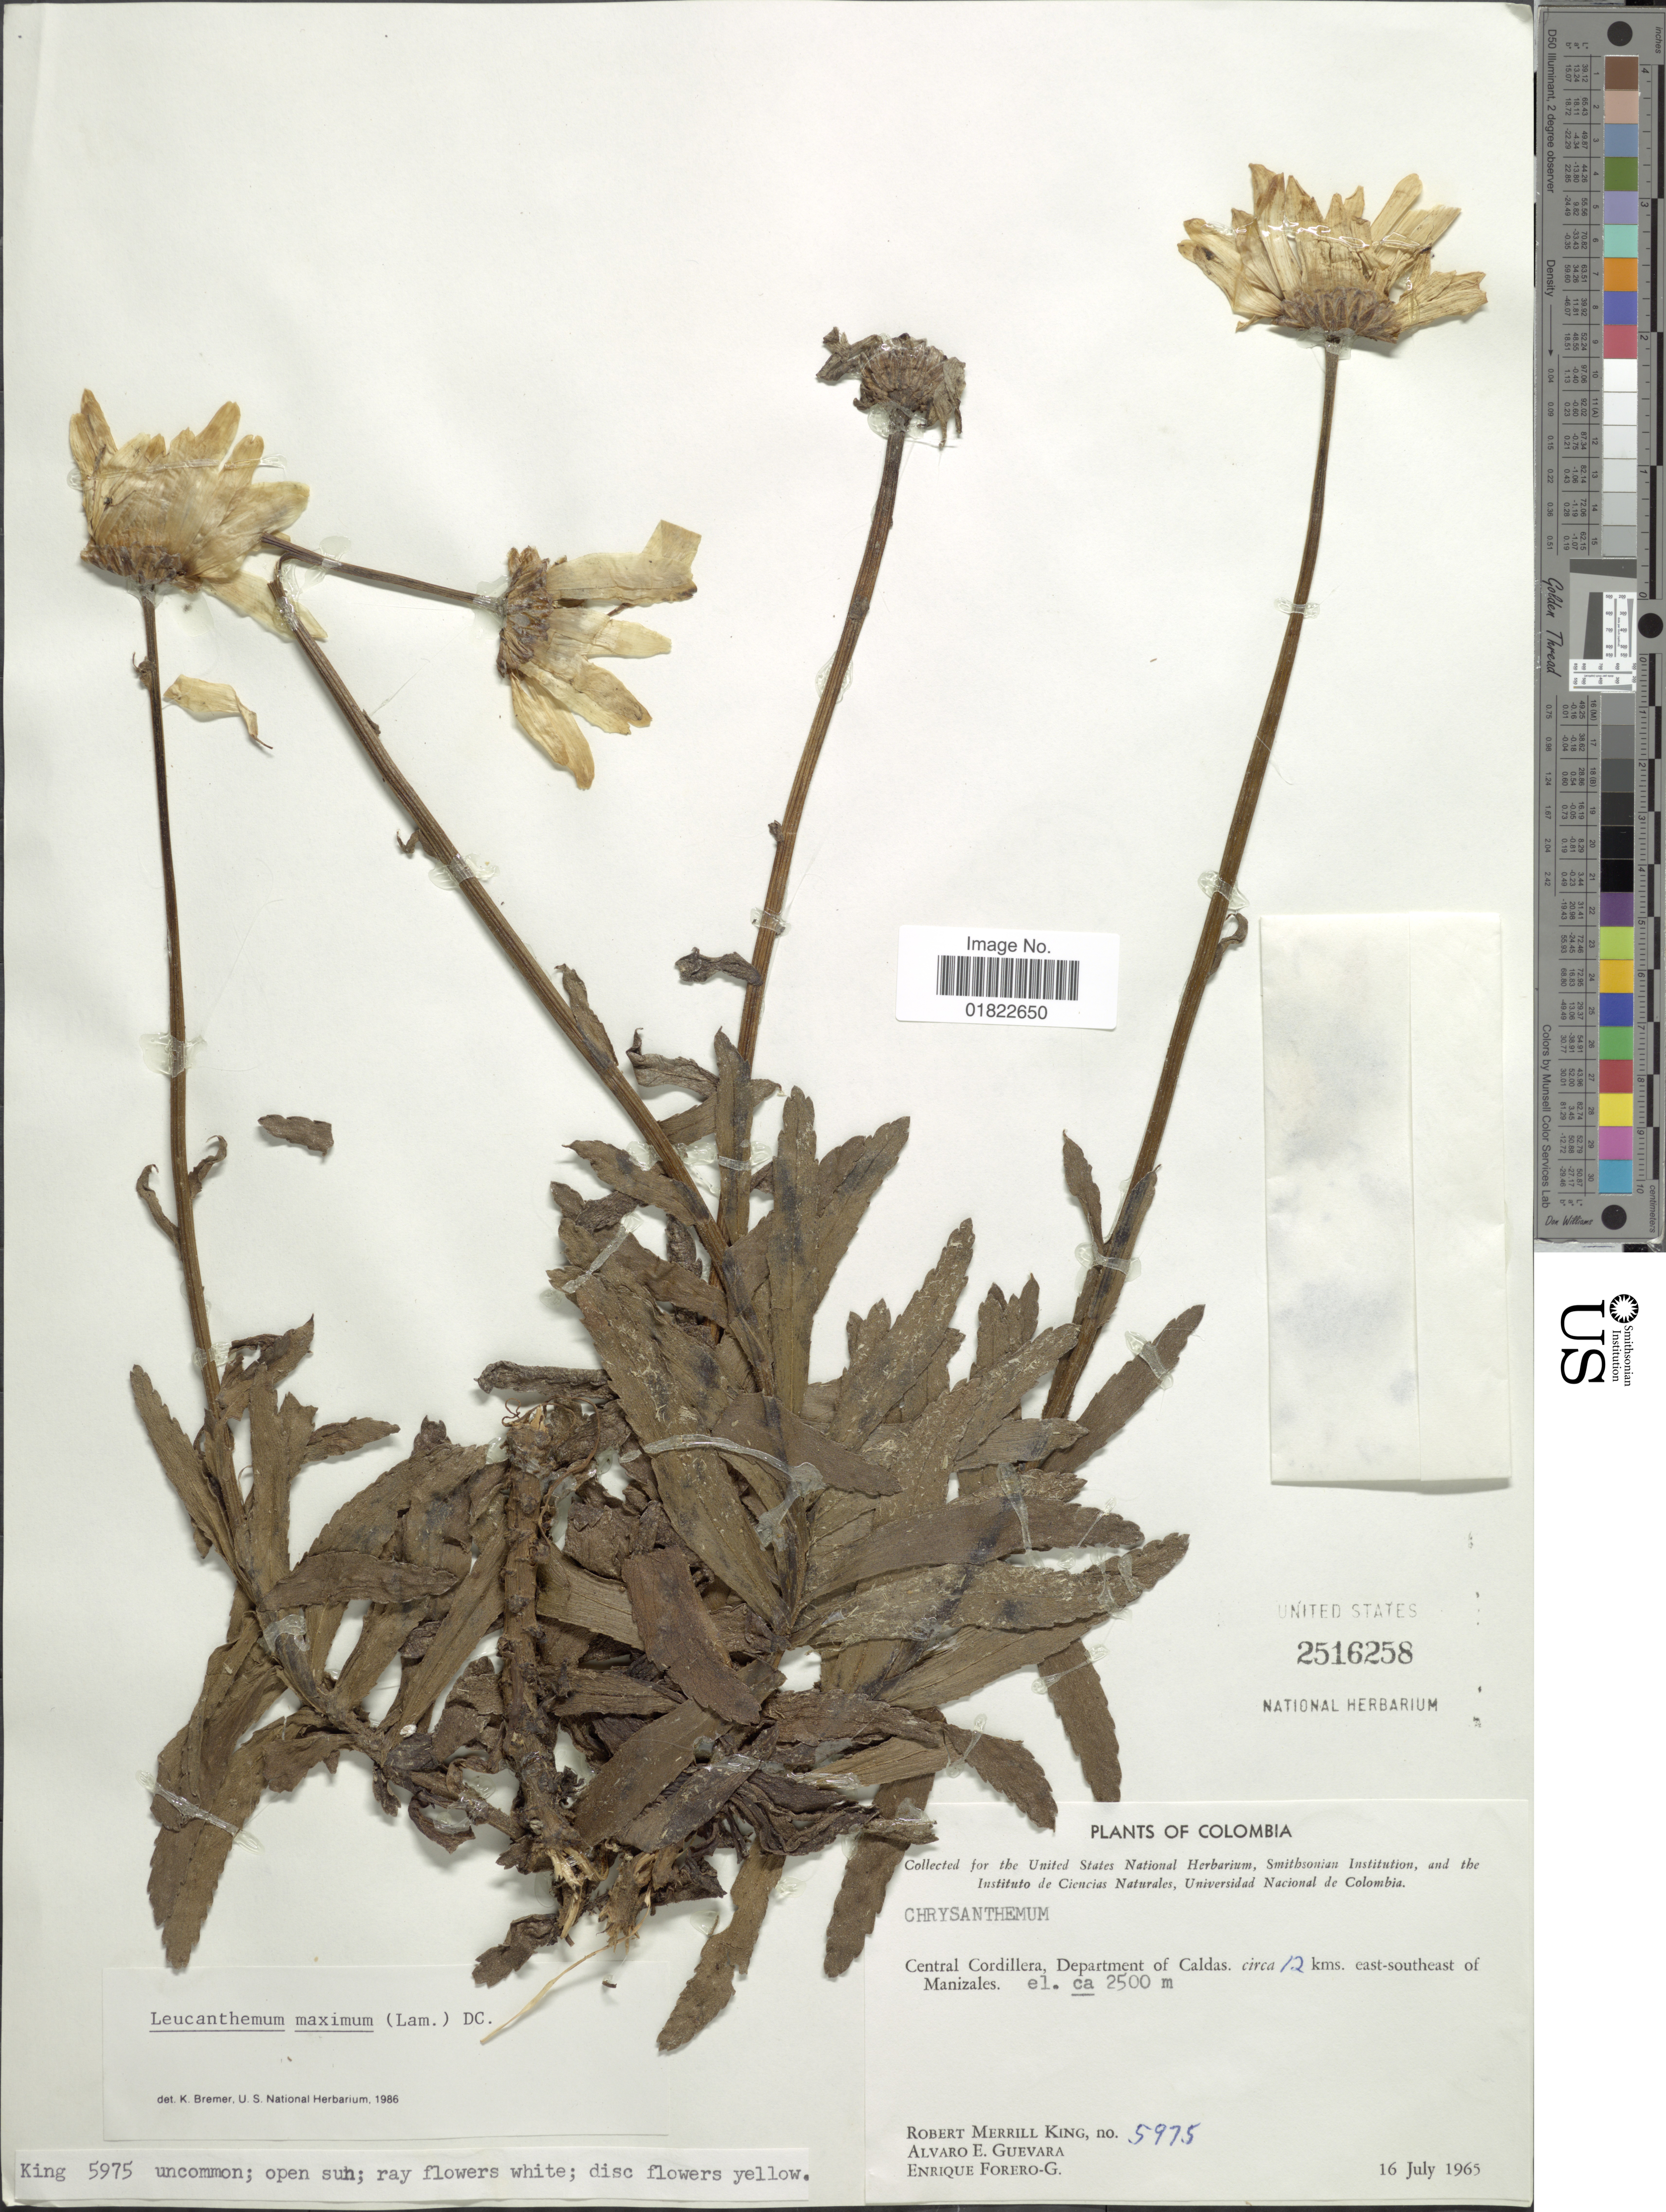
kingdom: Plantae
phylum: Tracheophyta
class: Magnoliopsida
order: Asterales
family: Asteraceae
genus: Leucanthemum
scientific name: Leucanthemum maximum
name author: (Ramond) DC.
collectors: R. M. King, A. E. Guevara & E. Forero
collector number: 5975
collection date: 1965-07-16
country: Colombia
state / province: Caldas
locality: Central Cordillera, Department of Caldas, circa 12 kms. east-southeast of Manizales.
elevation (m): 2500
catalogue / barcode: US 2516258